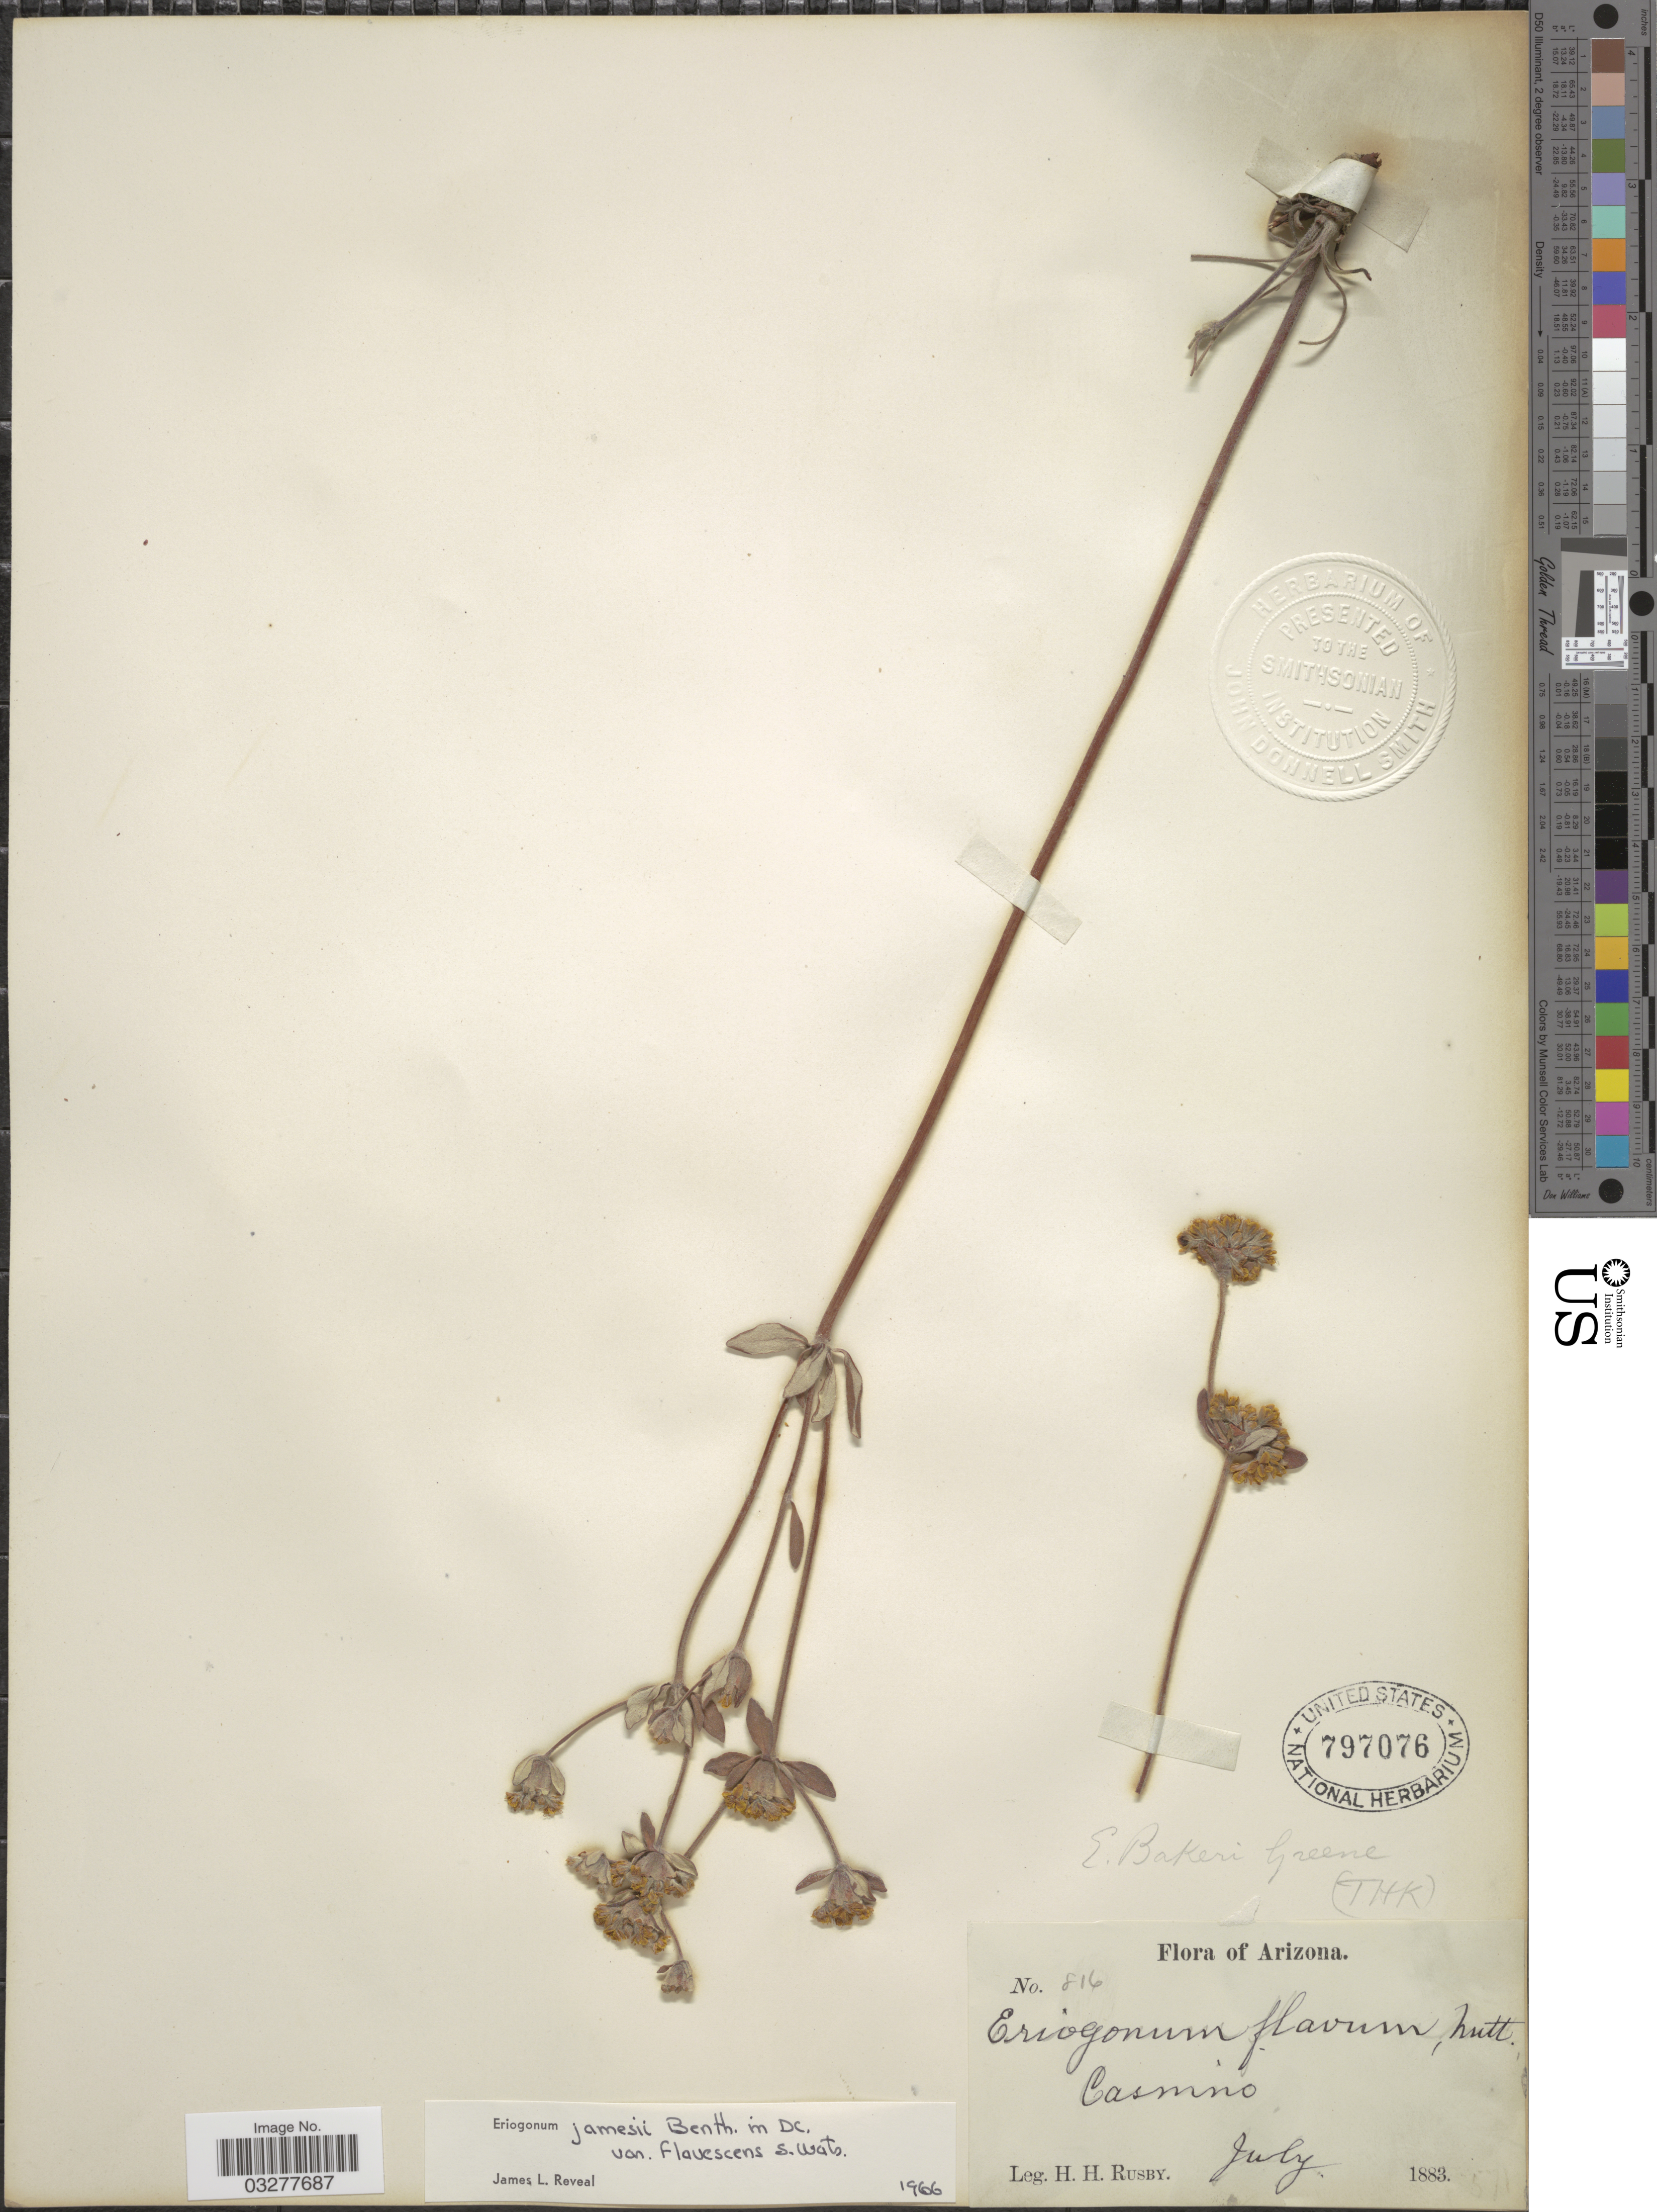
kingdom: Plantae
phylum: Tracheophyta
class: Magnoliopsida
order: Caryophyllales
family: Polygonaceae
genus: Eriogonum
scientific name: Eriogonum jamesii var. flavescens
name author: S. Watson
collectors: H. H. Rusby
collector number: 816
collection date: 1883-07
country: United States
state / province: Arizona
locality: Casnino.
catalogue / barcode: US 797076